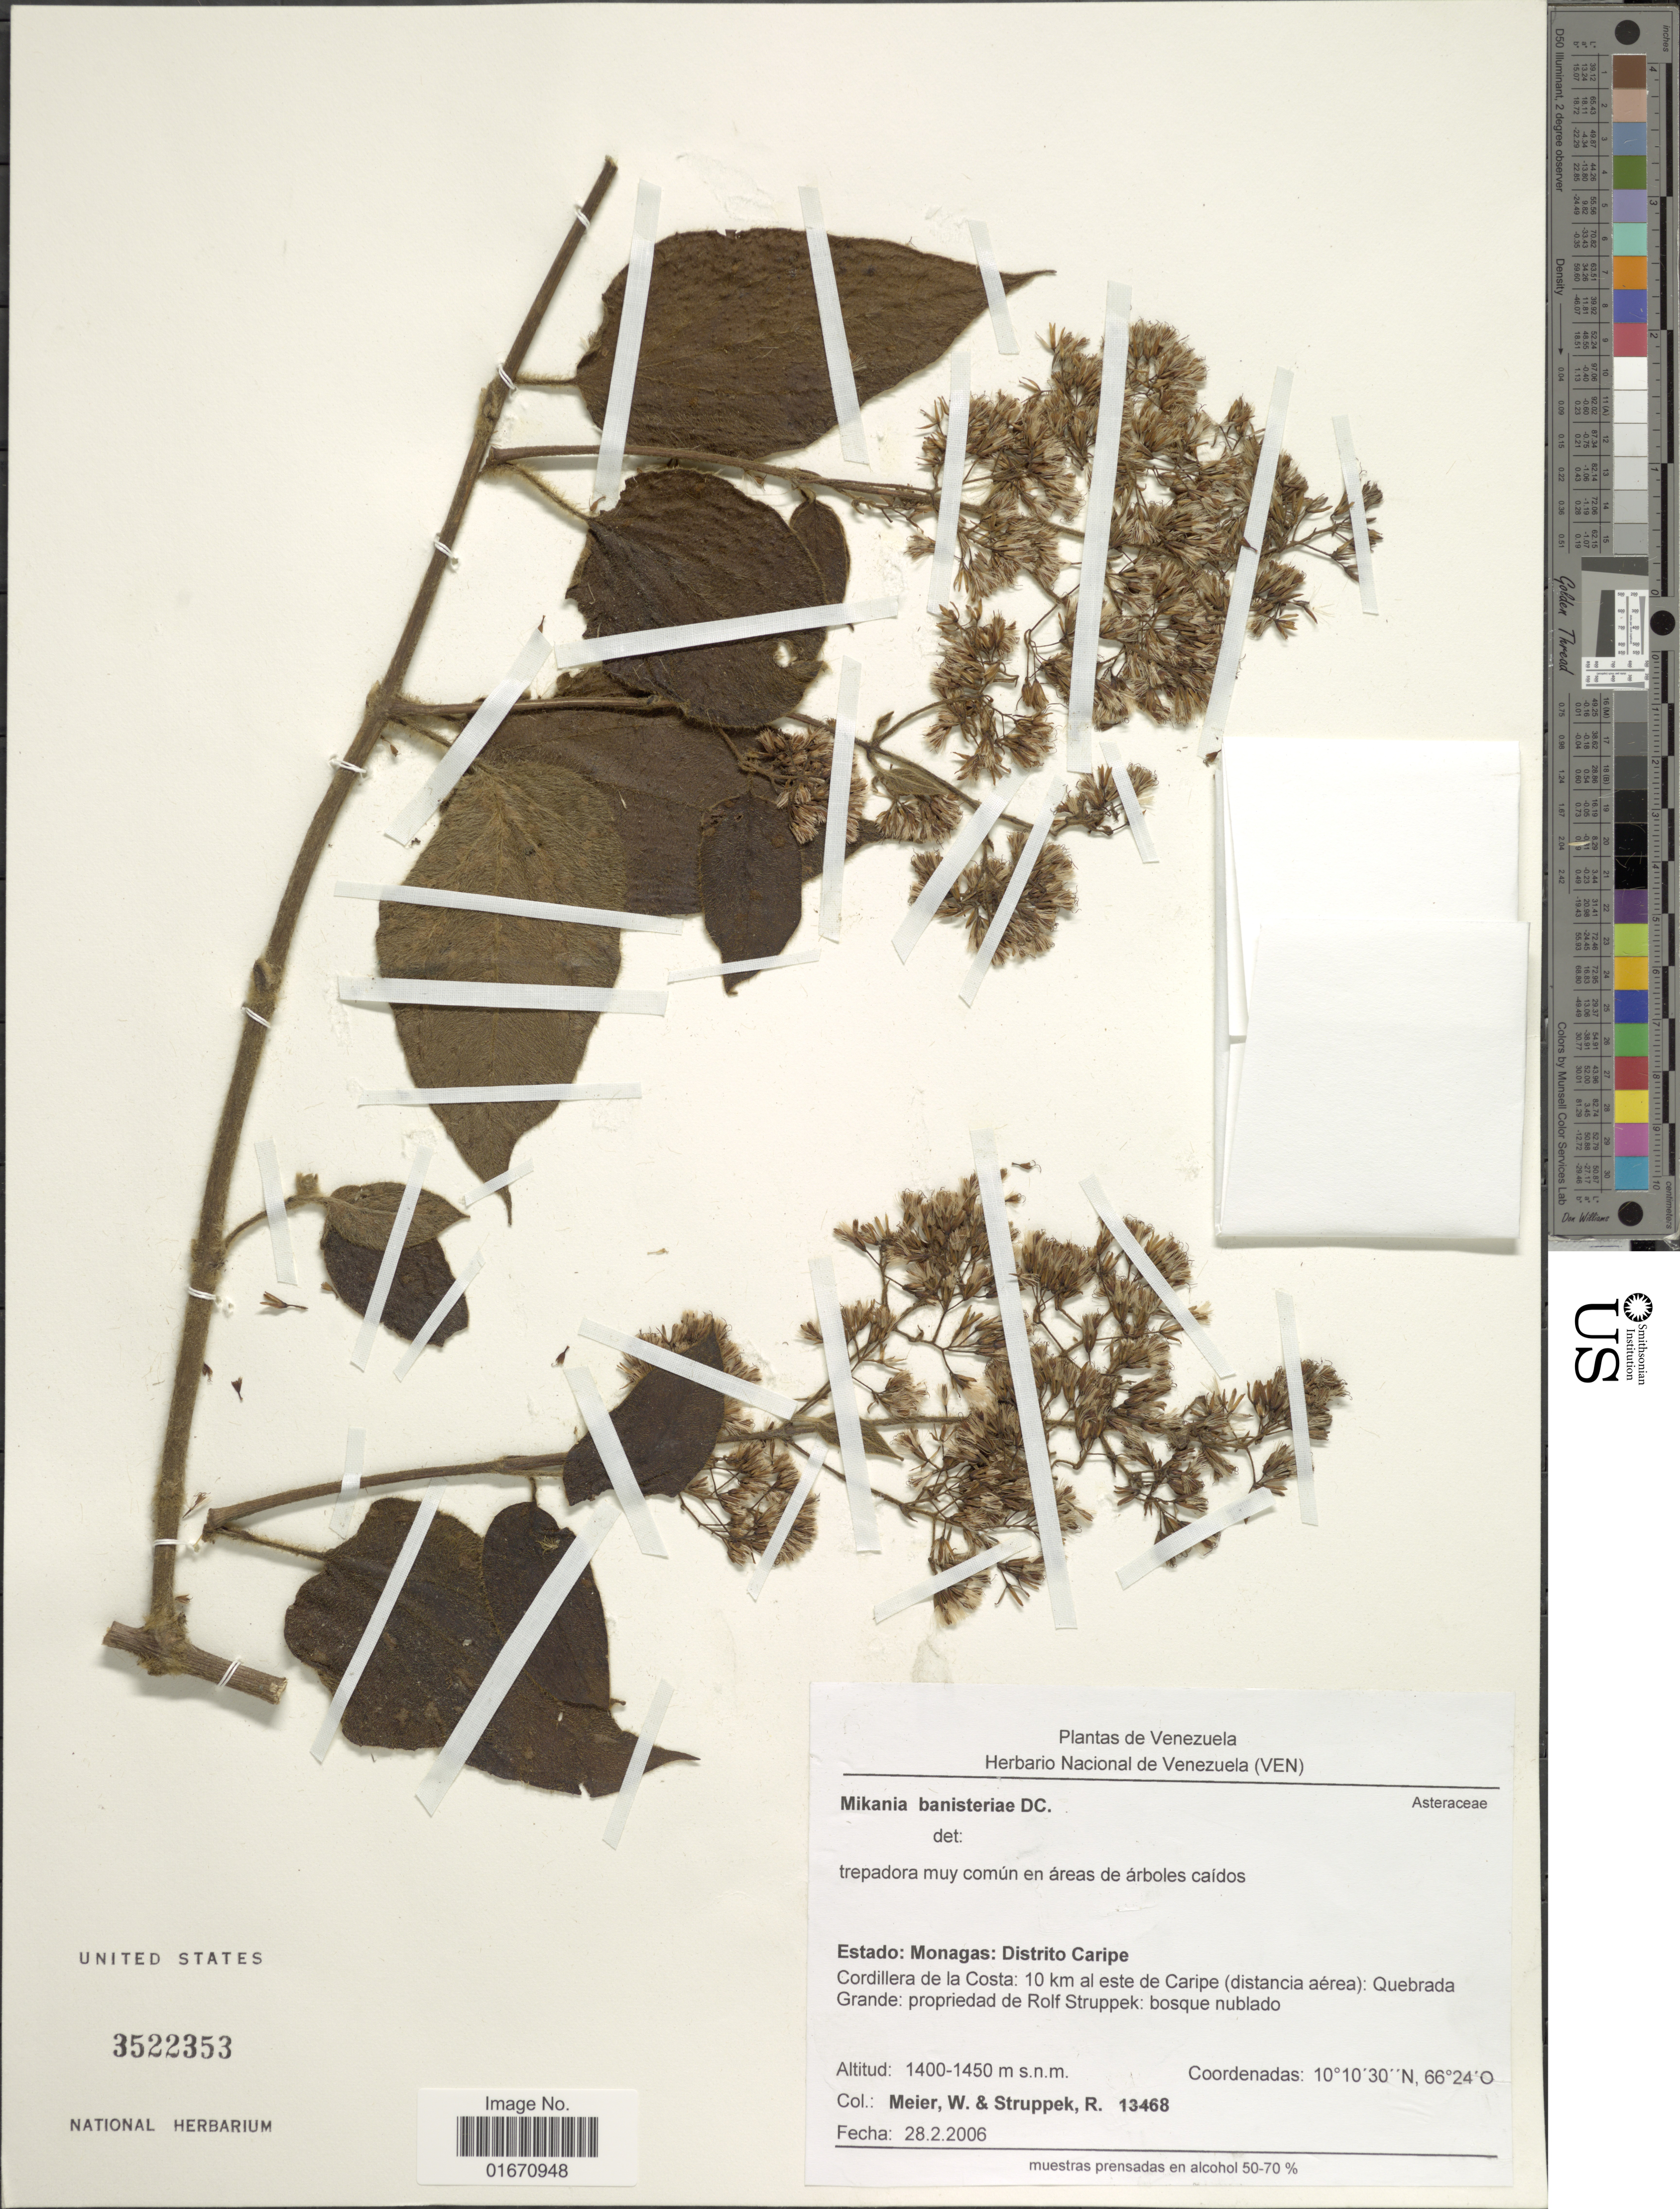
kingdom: Plantae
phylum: Tracheophyta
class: Magnoliopsida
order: Asterales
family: Asteraceae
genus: Mikania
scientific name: Mikania banisteriae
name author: DC.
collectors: W. Meier & R. Struppek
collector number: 13468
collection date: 2006-02-28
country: Venezuela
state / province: Monagas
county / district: Caripe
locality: Distrito Caripe, Cordilleras de la Costa, 10 km al este de Caripe (distancia area), Quebrada Grande, propiedad de Rolf Struppek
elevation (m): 1400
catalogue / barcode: US 3522353